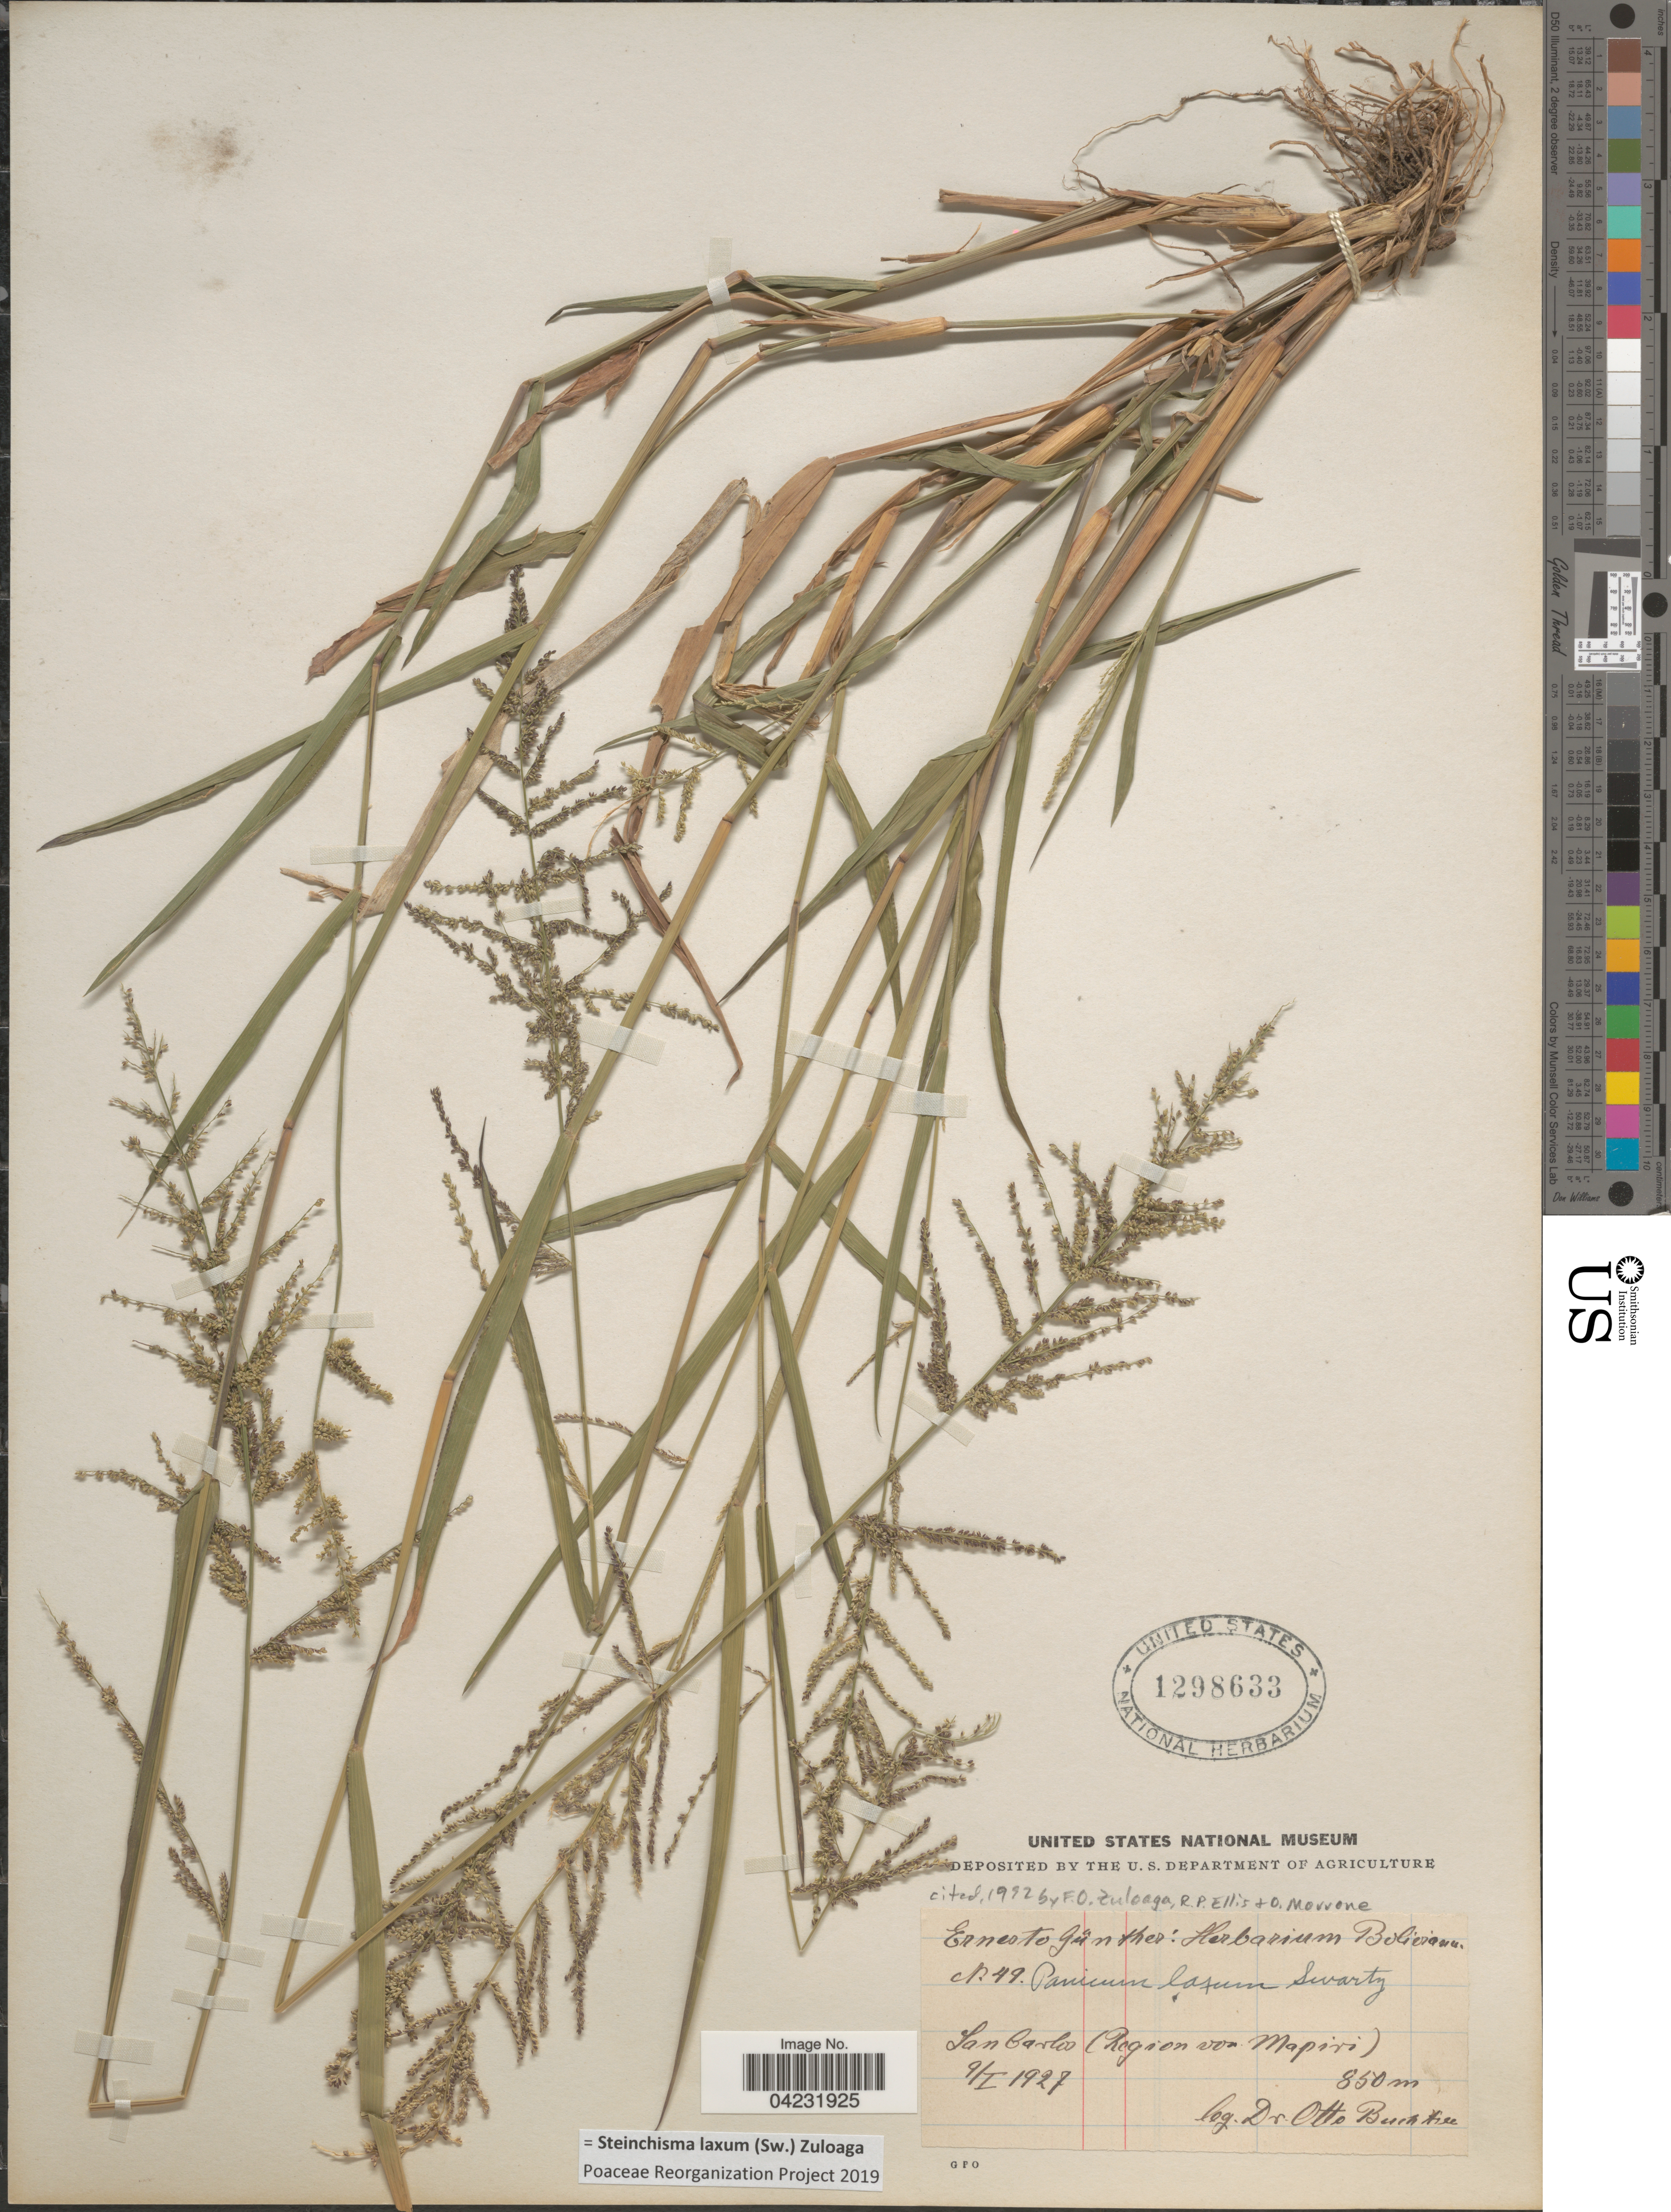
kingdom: Plantae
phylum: Tracheophyta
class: Liliopsida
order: Poales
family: Poaceae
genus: Steinchisma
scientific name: Steinchisma laxum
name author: (Sw.) Zuloaga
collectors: O. Buchtien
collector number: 49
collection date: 1927-01-09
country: Bolivia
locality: San Carlos (Region von Mapiri).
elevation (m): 850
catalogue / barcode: US 1298633